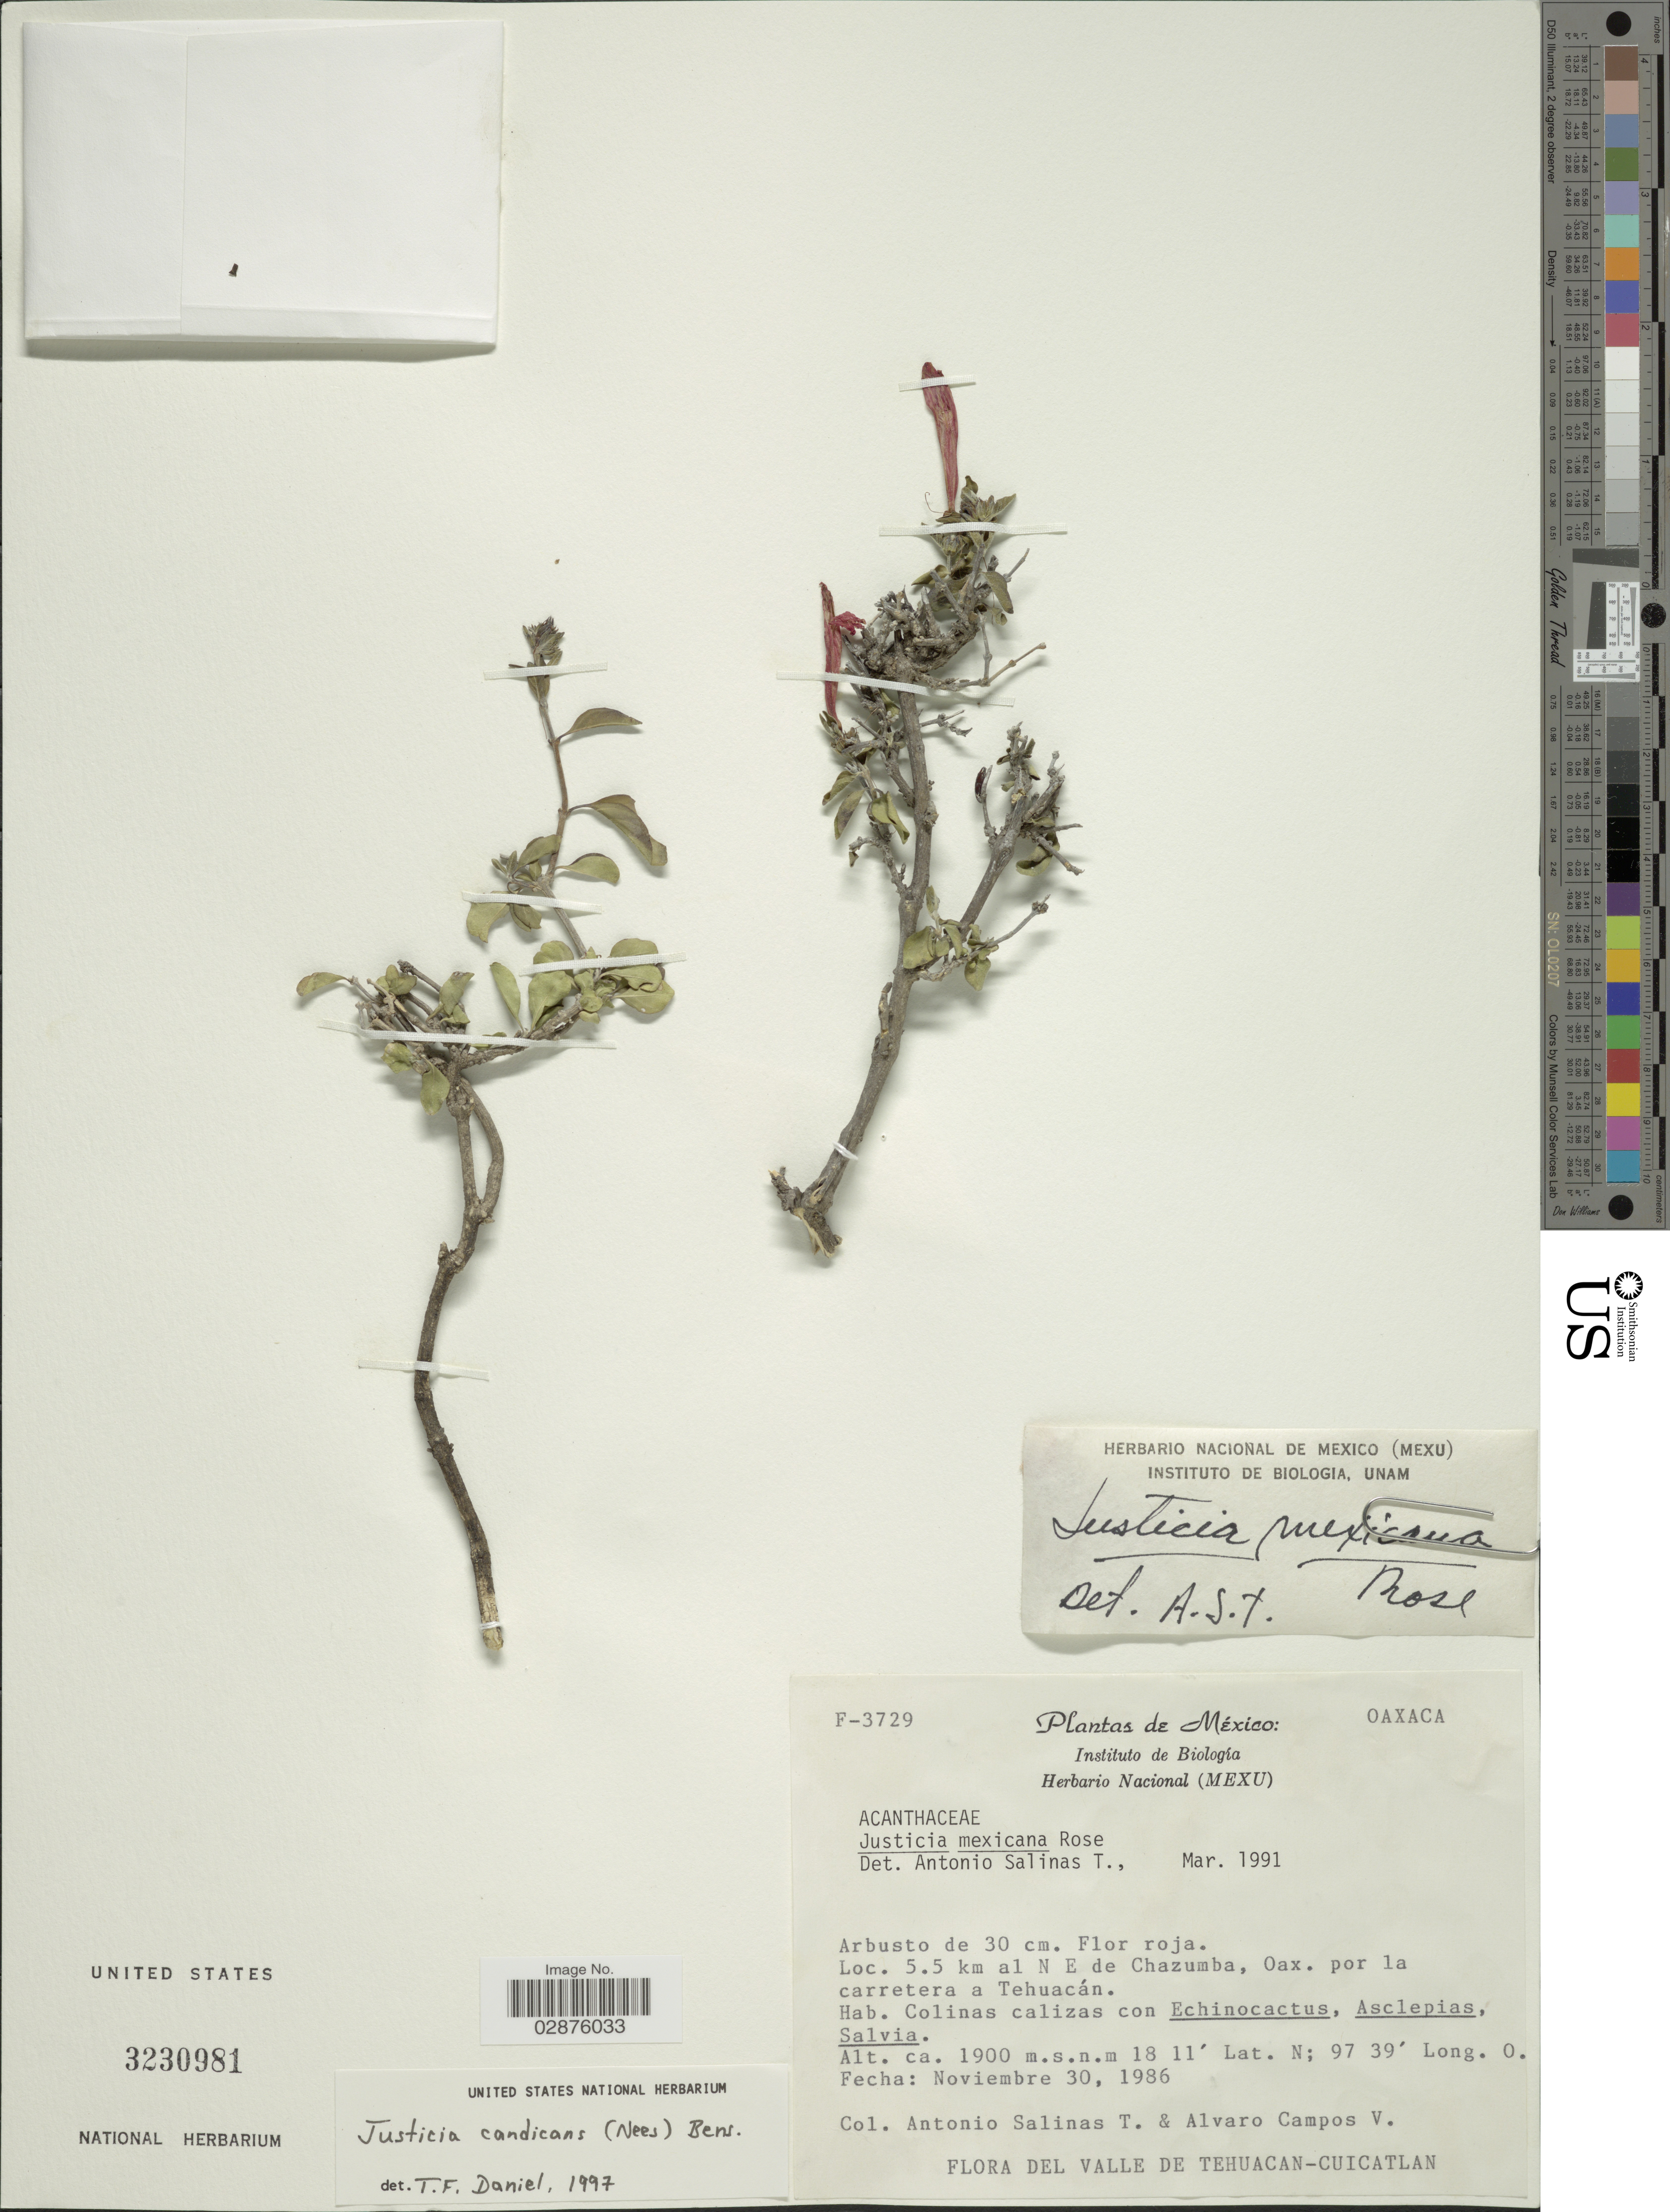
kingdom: Plantae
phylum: Tracheophyta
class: Magnoliopsida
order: Lamiales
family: Acanthaceae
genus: Justicia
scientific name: Justicia candicans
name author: (Nees) L.D. Benson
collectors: A. Salinas T. & Á. Campos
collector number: F-3729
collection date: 1986-11-30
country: Mexico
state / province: Oaxaca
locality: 5.5 km al N E de Chazumba, Oax. por la carretera a Tehuacán.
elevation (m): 1900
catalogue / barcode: US 3230981